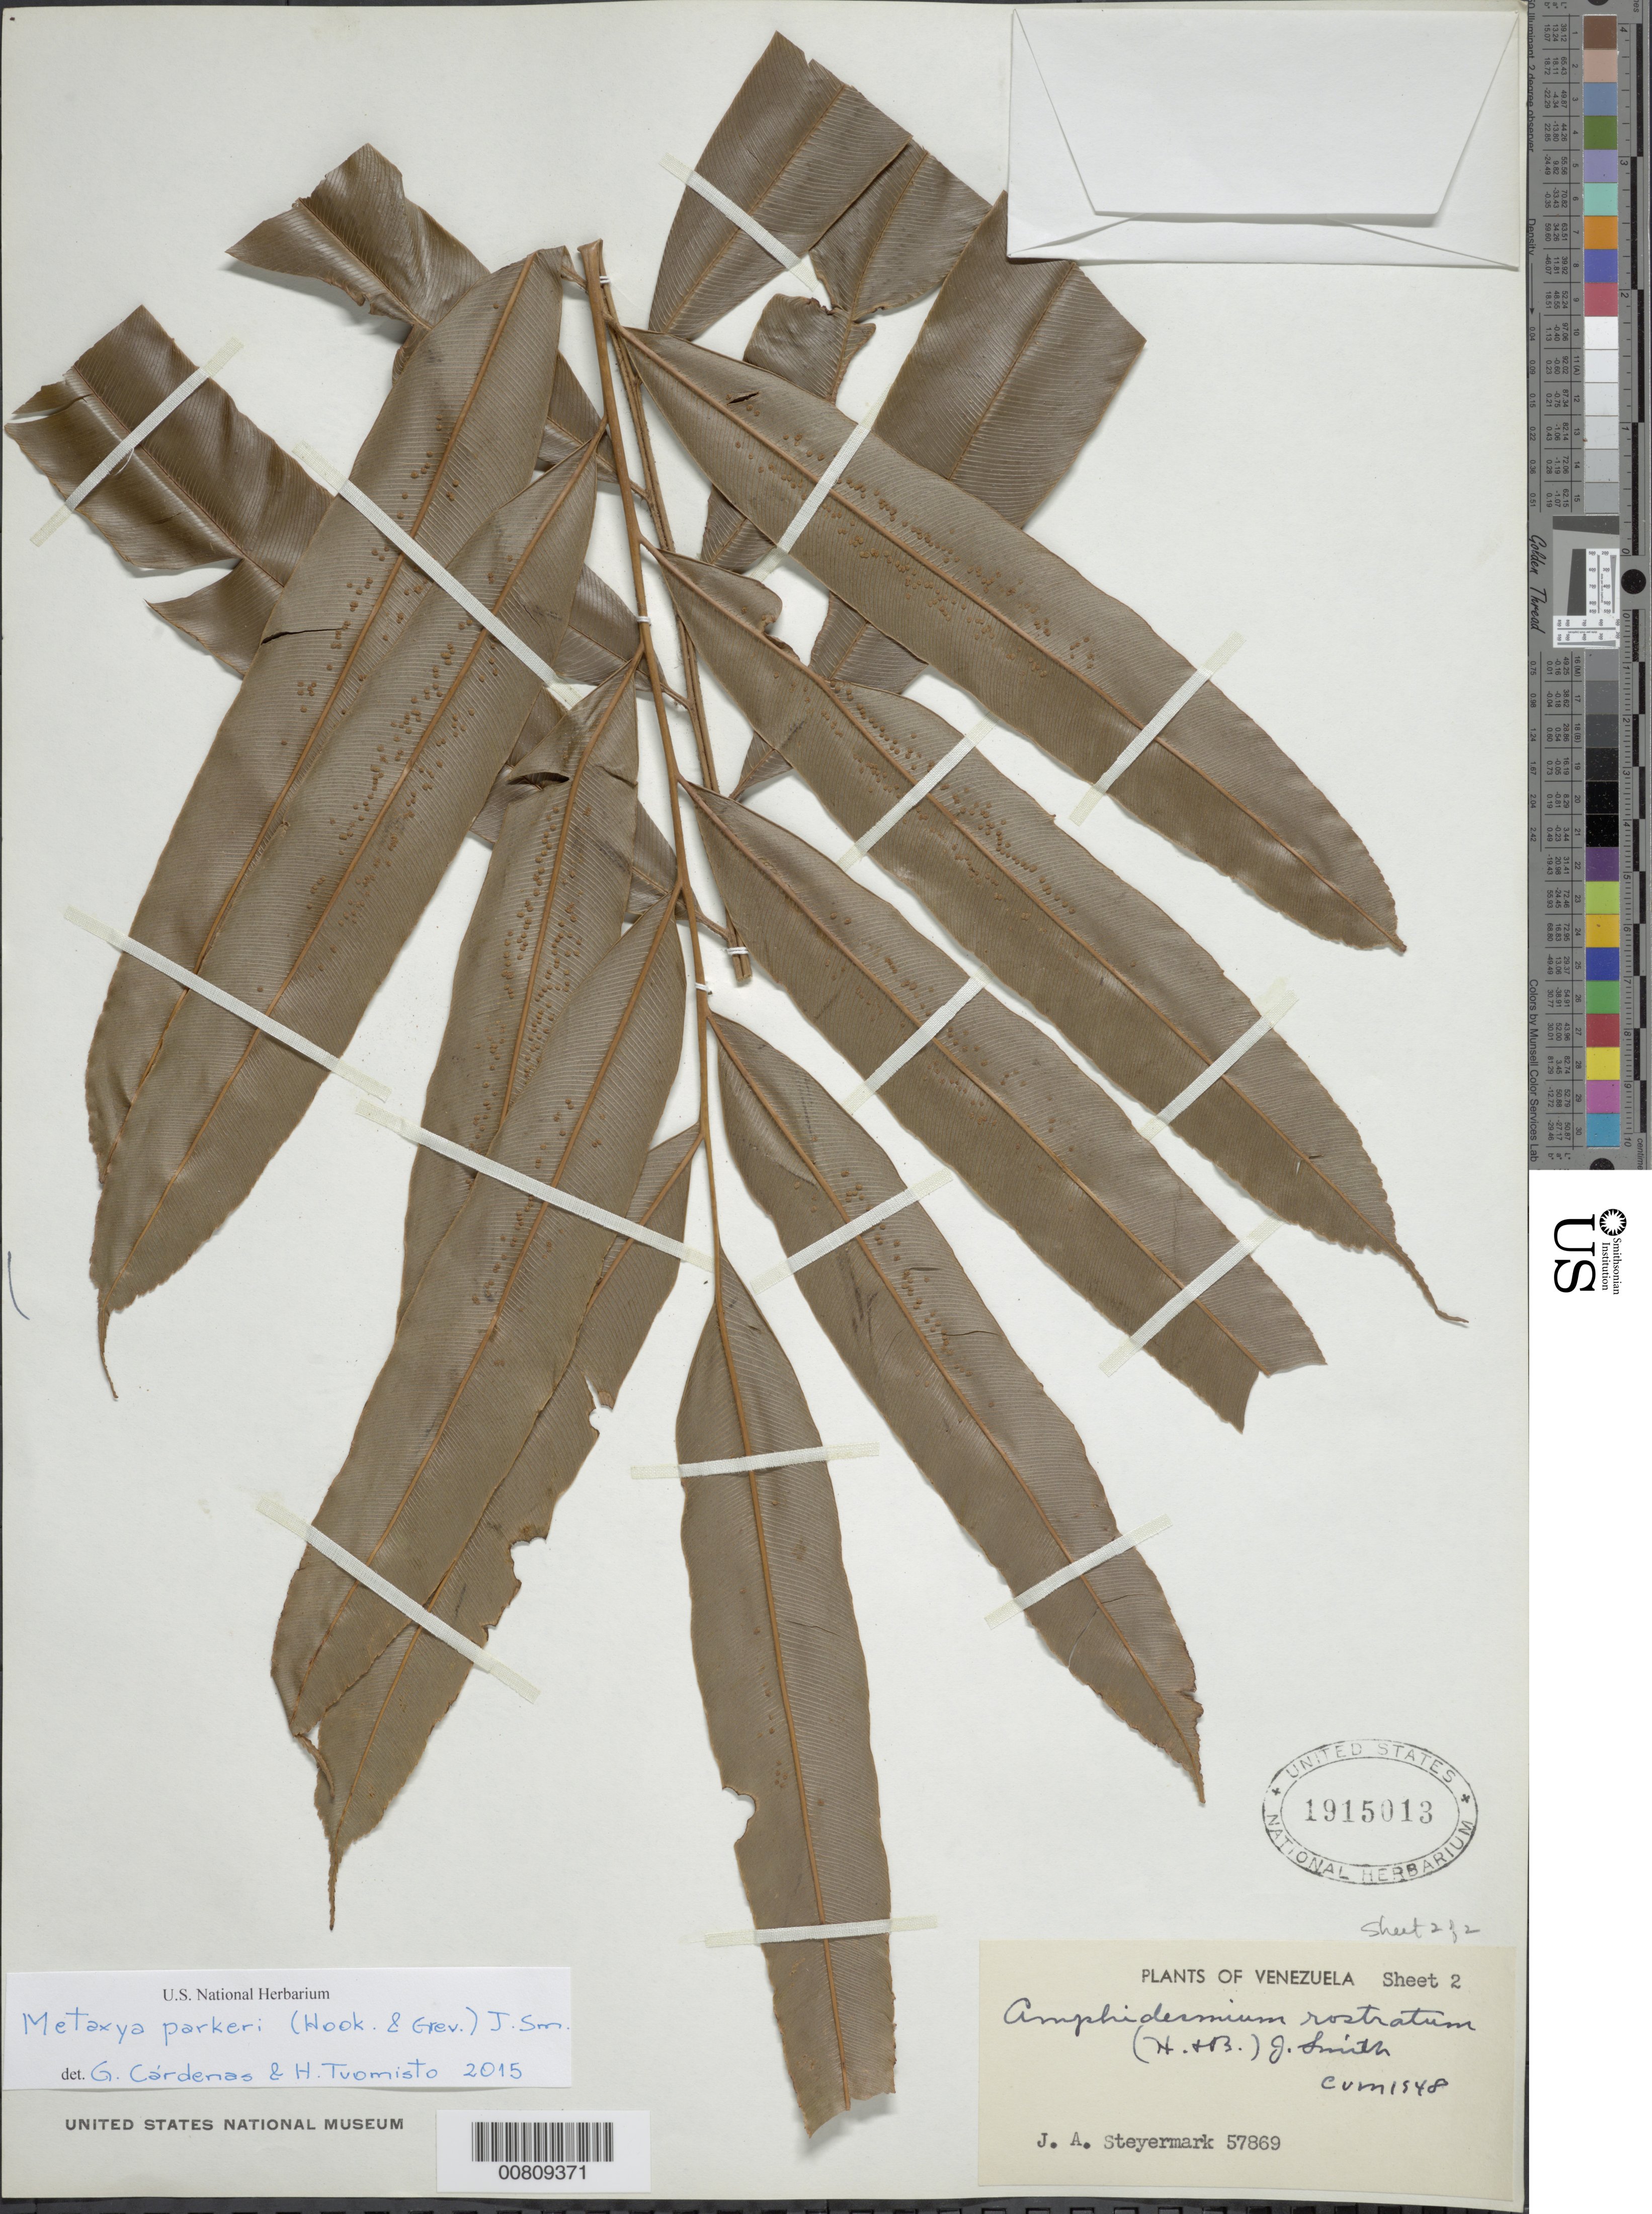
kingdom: Plantae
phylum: Tracheophyta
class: Polypodiopsida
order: Cyatheales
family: Metaxyaceae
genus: Metaxya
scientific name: Metaxya parkeri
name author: (Hook. & Grev.) J. Sm.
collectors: J. Steyermark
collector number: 57869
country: Venezuela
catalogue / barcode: US 1915013